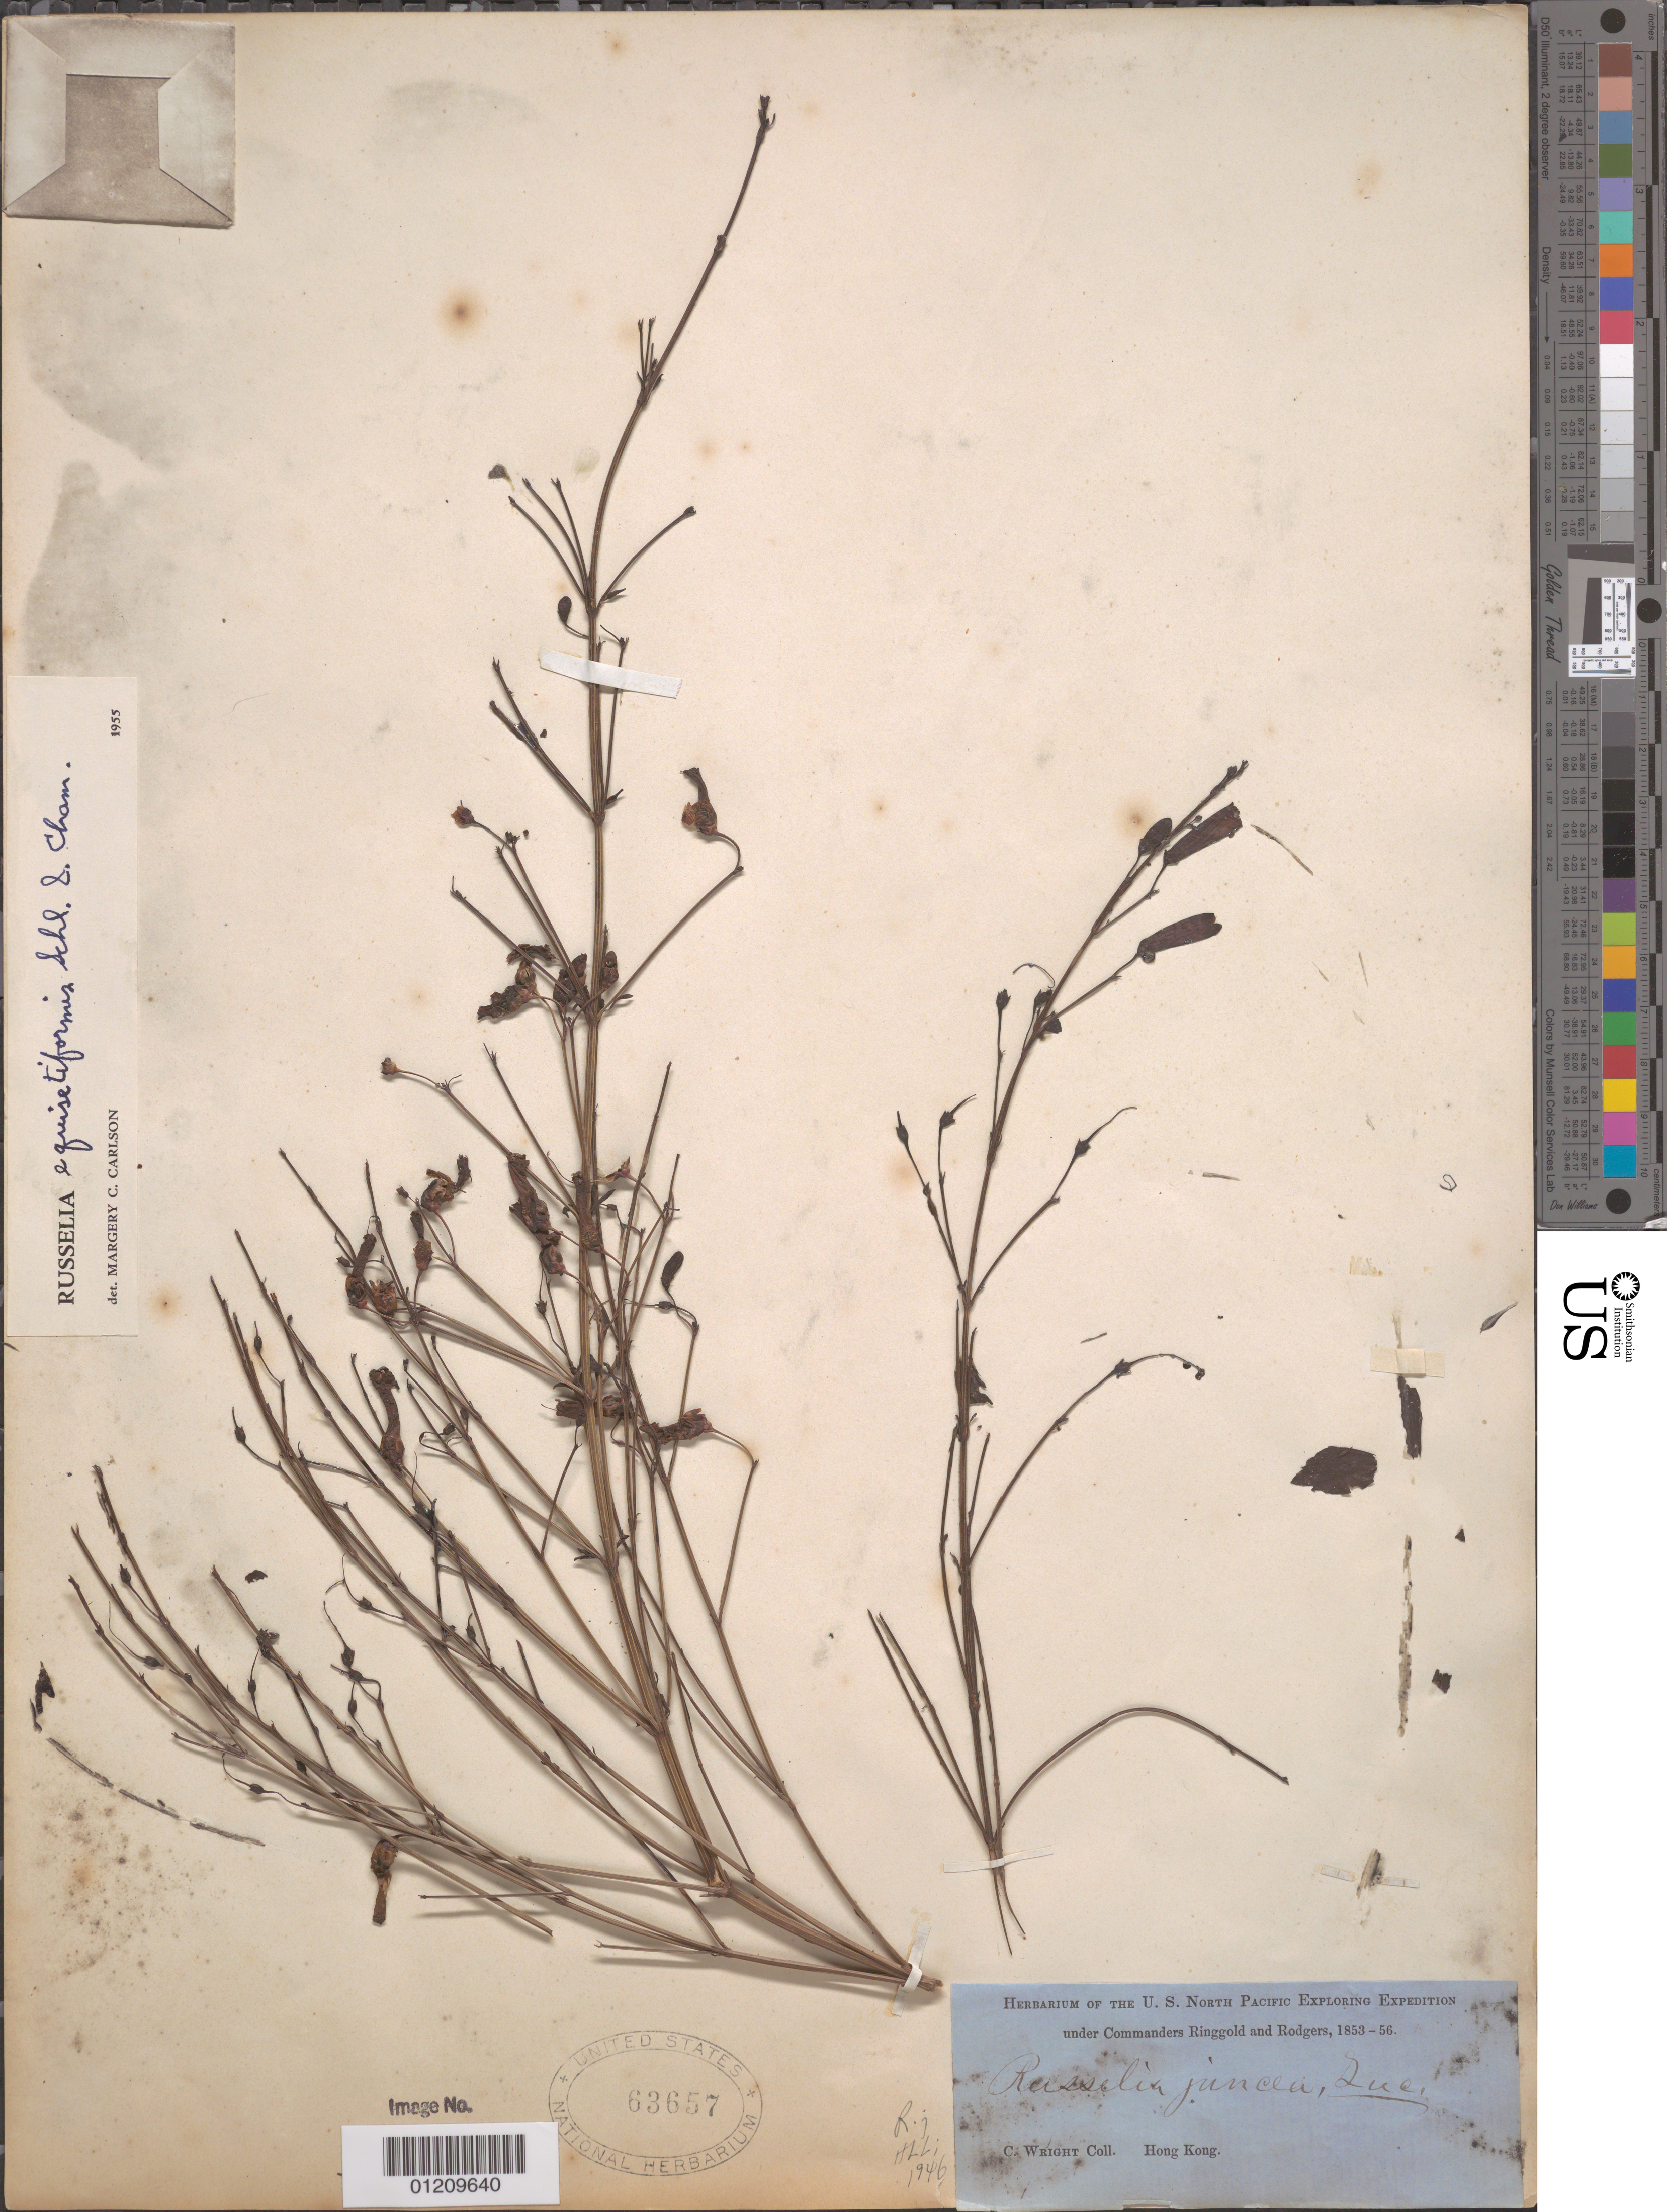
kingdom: Plantae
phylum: Tracheophyta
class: Magnoliopsida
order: Lamiales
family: Plantaginaceae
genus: Russelia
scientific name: Russelia equisiteformis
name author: Schltdl. & Cham.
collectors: C. Wright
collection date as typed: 1853 to -- -- 1856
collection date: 1853/1856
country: China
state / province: Hong Kong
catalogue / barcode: US 63657